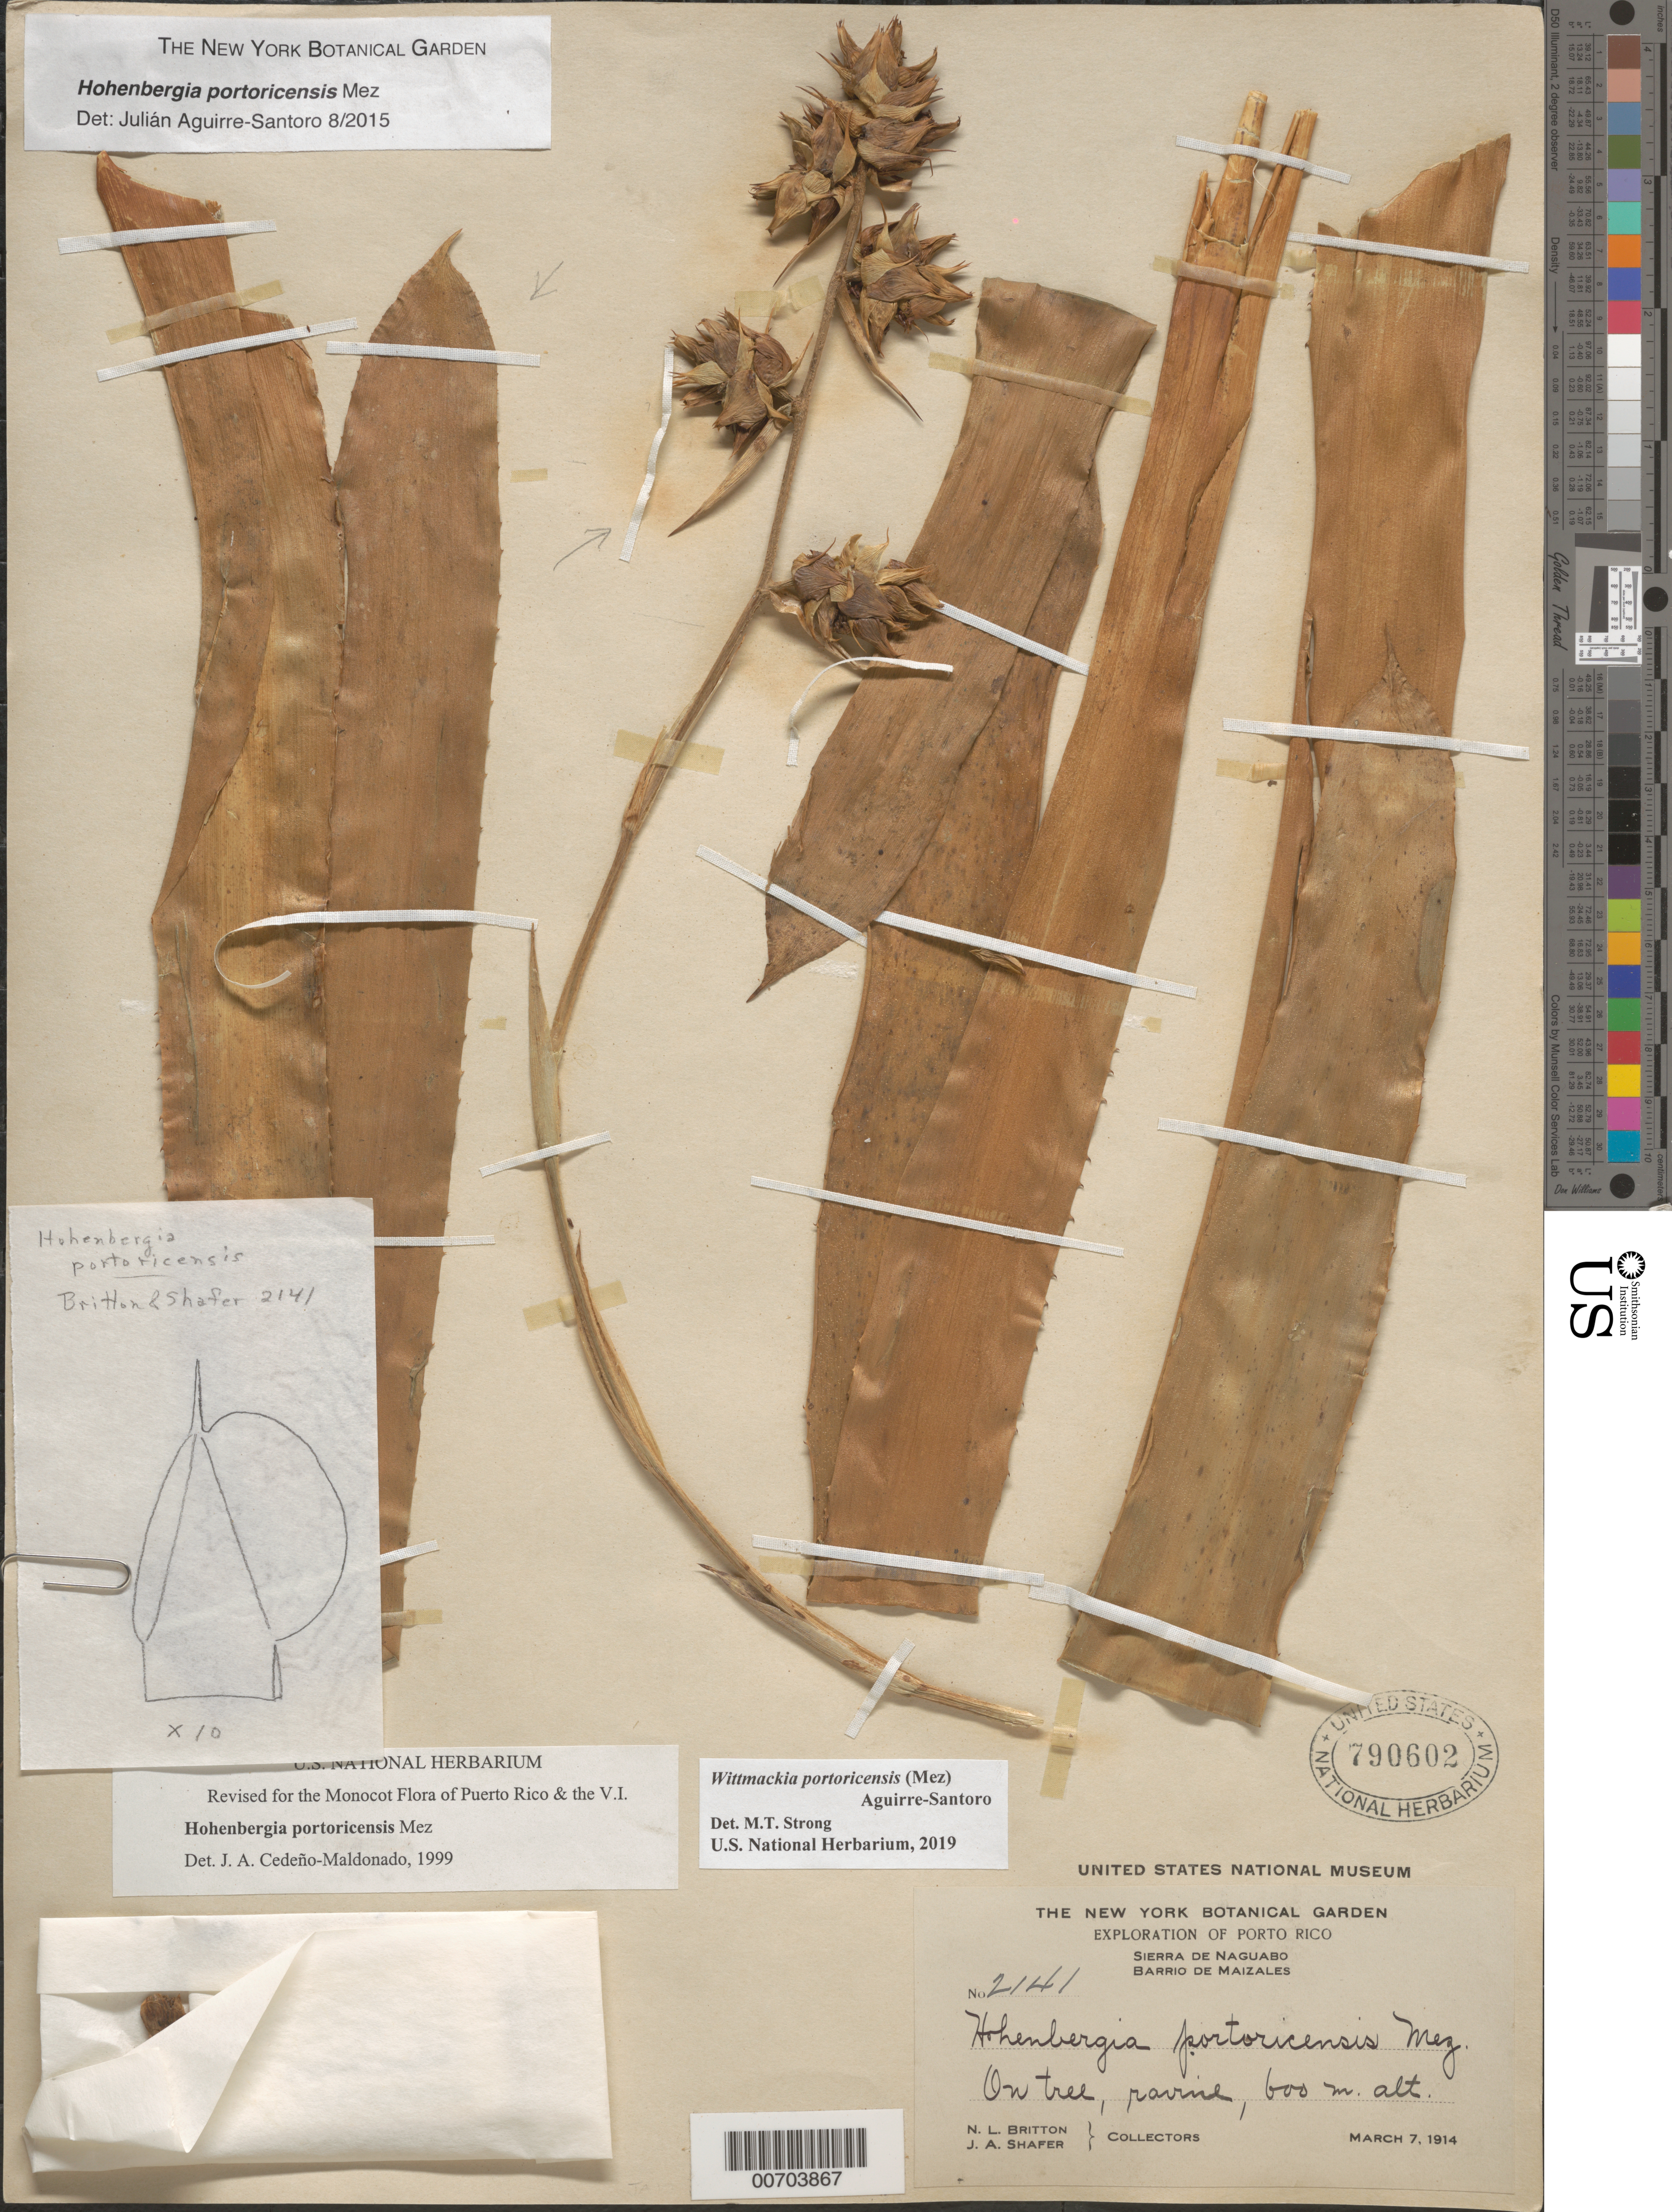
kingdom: Plantae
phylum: Tracheophyta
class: Liliopsida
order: Poales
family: Bromeliaceae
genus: Wittmackia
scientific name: Wittmackia portoricensis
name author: (Mez) Aguirre-Santoro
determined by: Strong, Mark T., (BOT), Smithsonian Institution - National Museum of Natural History (UNITED STATES)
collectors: N. Britton & J. A. Shafer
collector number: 2141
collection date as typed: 07 Mar 1914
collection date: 1914-03-07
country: Puerto Rico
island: Greater Antilles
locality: Sierra de Naguabo; Barrio de Maizales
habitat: On tree, ravine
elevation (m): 600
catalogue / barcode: US 790602